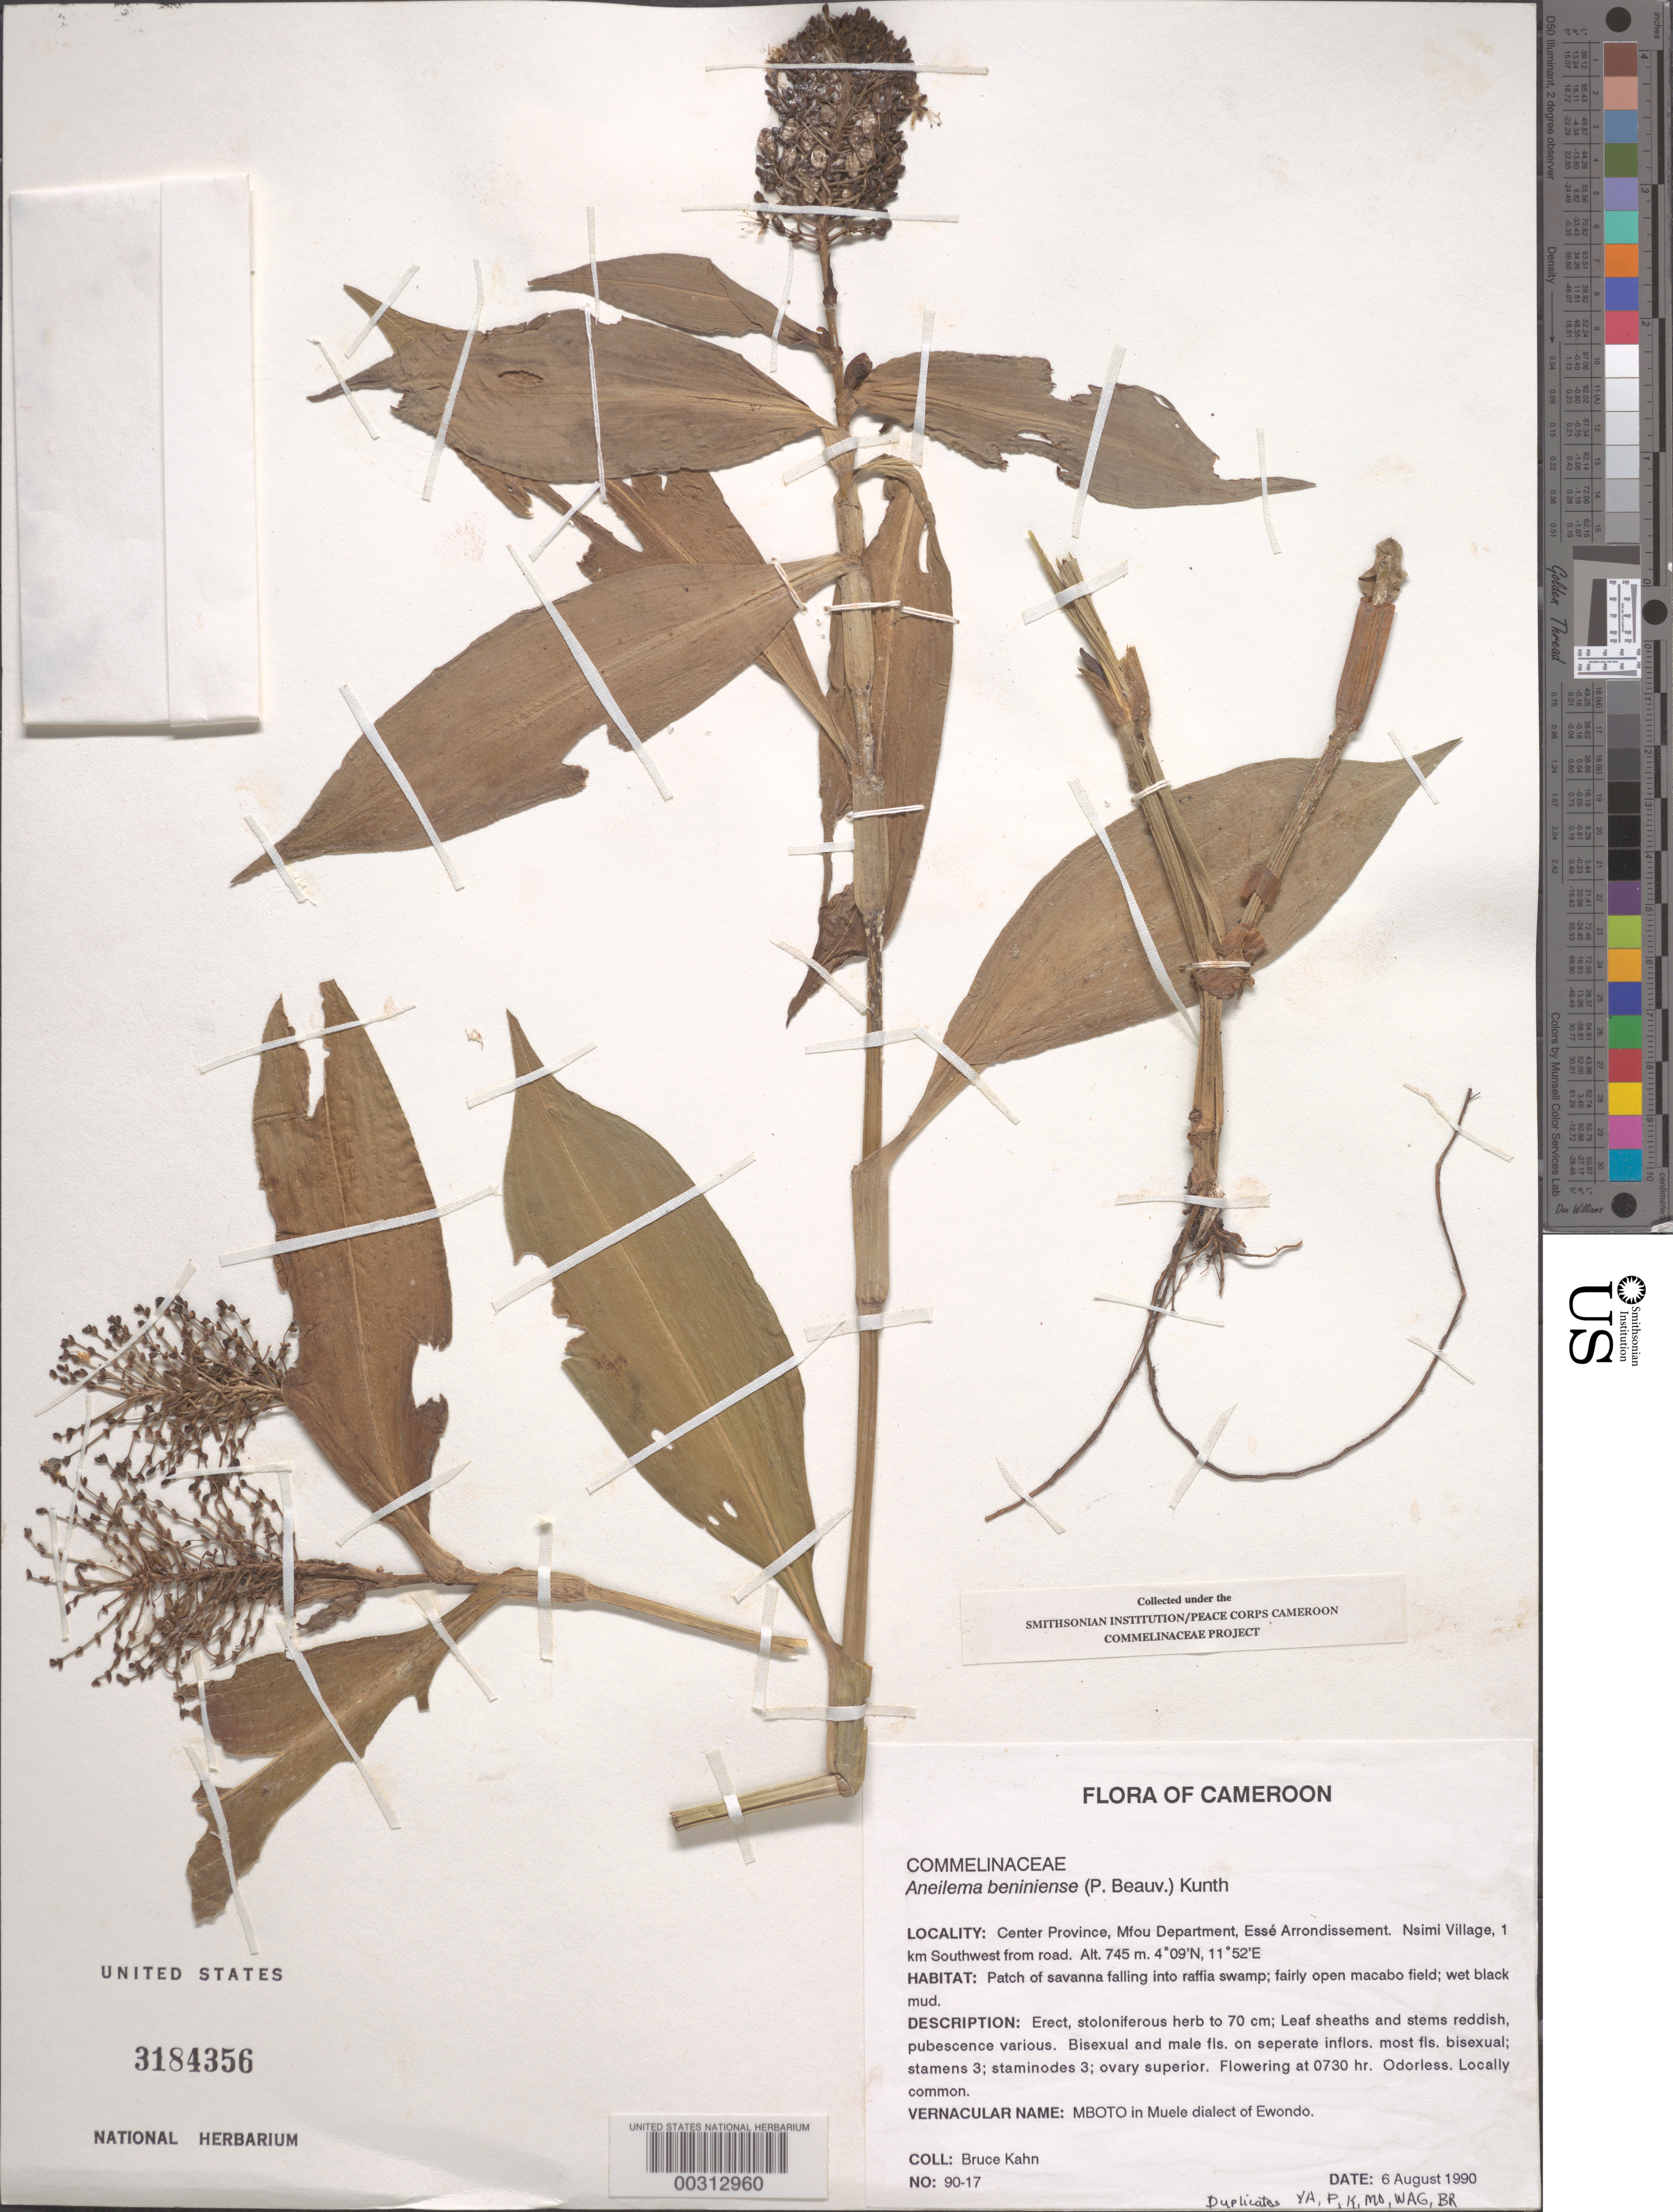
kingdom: Plantae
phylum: Tracheophyta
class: Liliopsida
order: Commelinales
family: Commelinaceae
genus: Aneilema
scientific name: Aneilema beniniense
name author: (P. Beauv.) Kunth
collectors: B. Kahn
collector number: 90-17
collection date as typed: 06 Aug 1990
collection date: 1990-08-06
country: Cameroon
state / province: Centre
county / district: Méfou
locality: Esse arrondissement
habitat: Patch of savanna falling into raffia swamp, fairly open macab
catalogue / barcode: US 3184356